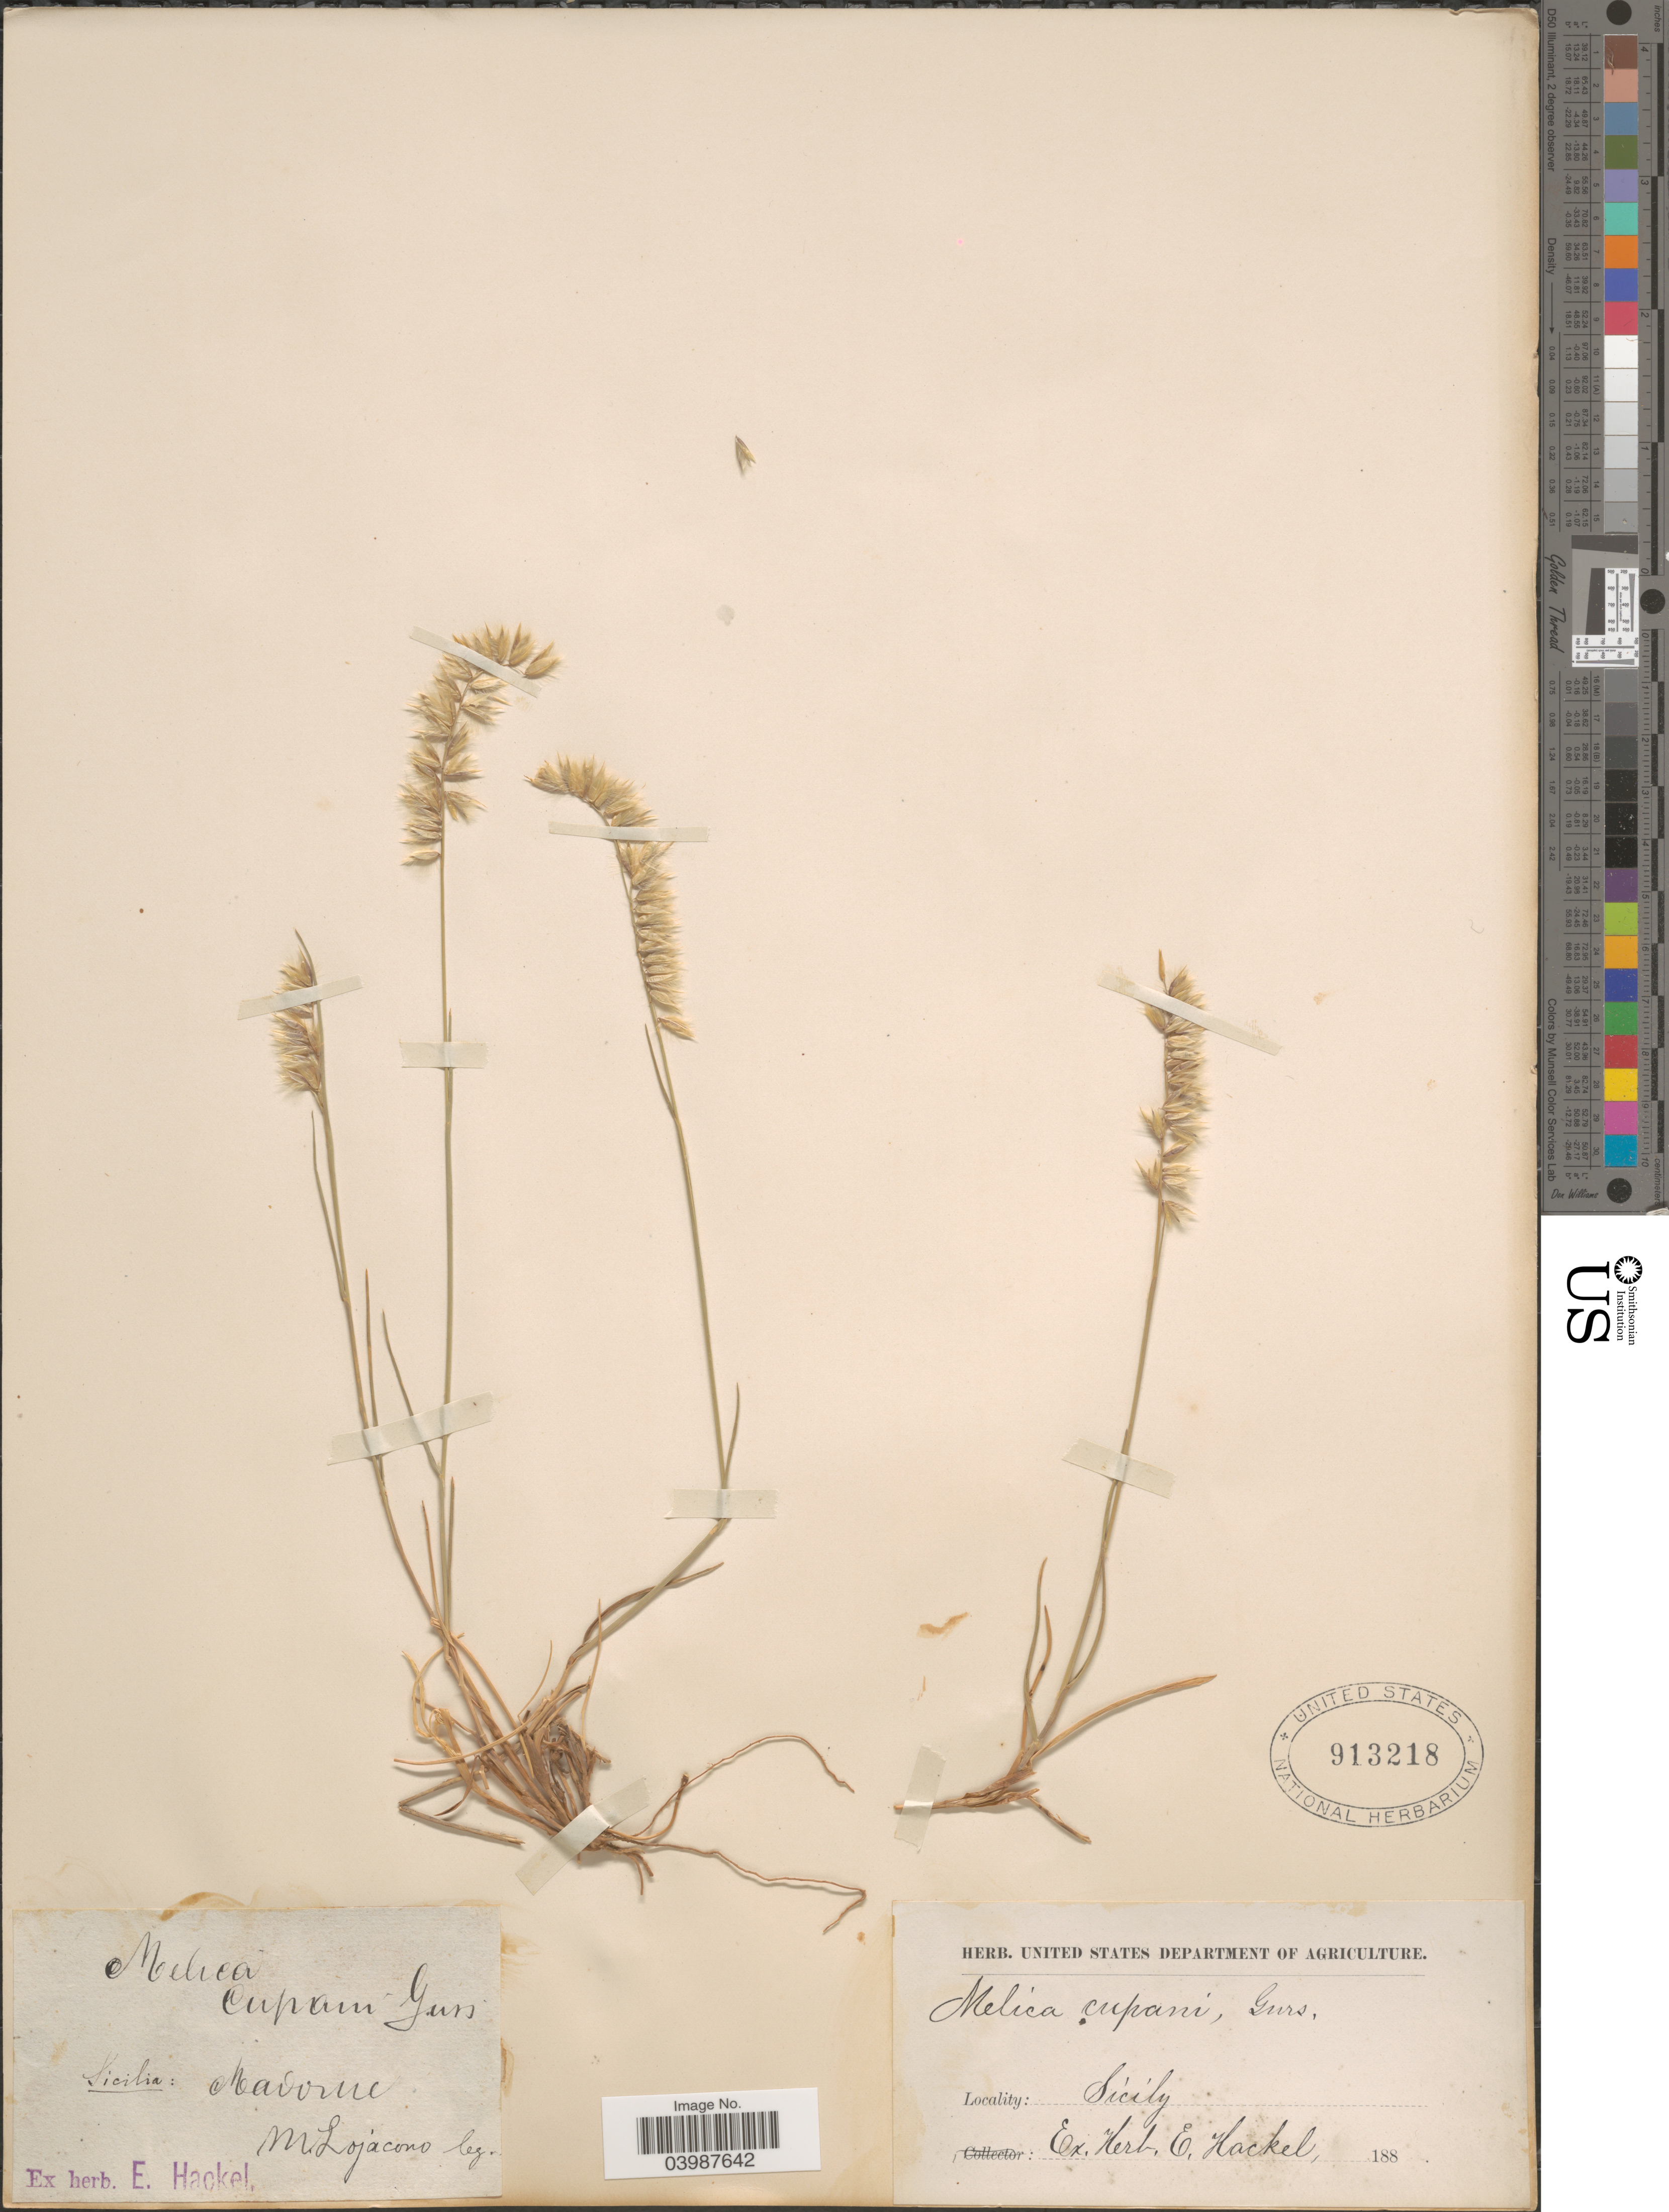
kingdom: Plantae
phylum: Tracheophyta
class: Liliopsida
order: Poales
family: Poaceae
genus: Melica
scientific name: Melica cupani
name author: Gussone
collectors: M. Lojacono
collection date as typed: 188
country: Italy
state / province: Siciliana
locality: Sicilia: Madoine. Sicily.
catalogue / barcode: US 913218